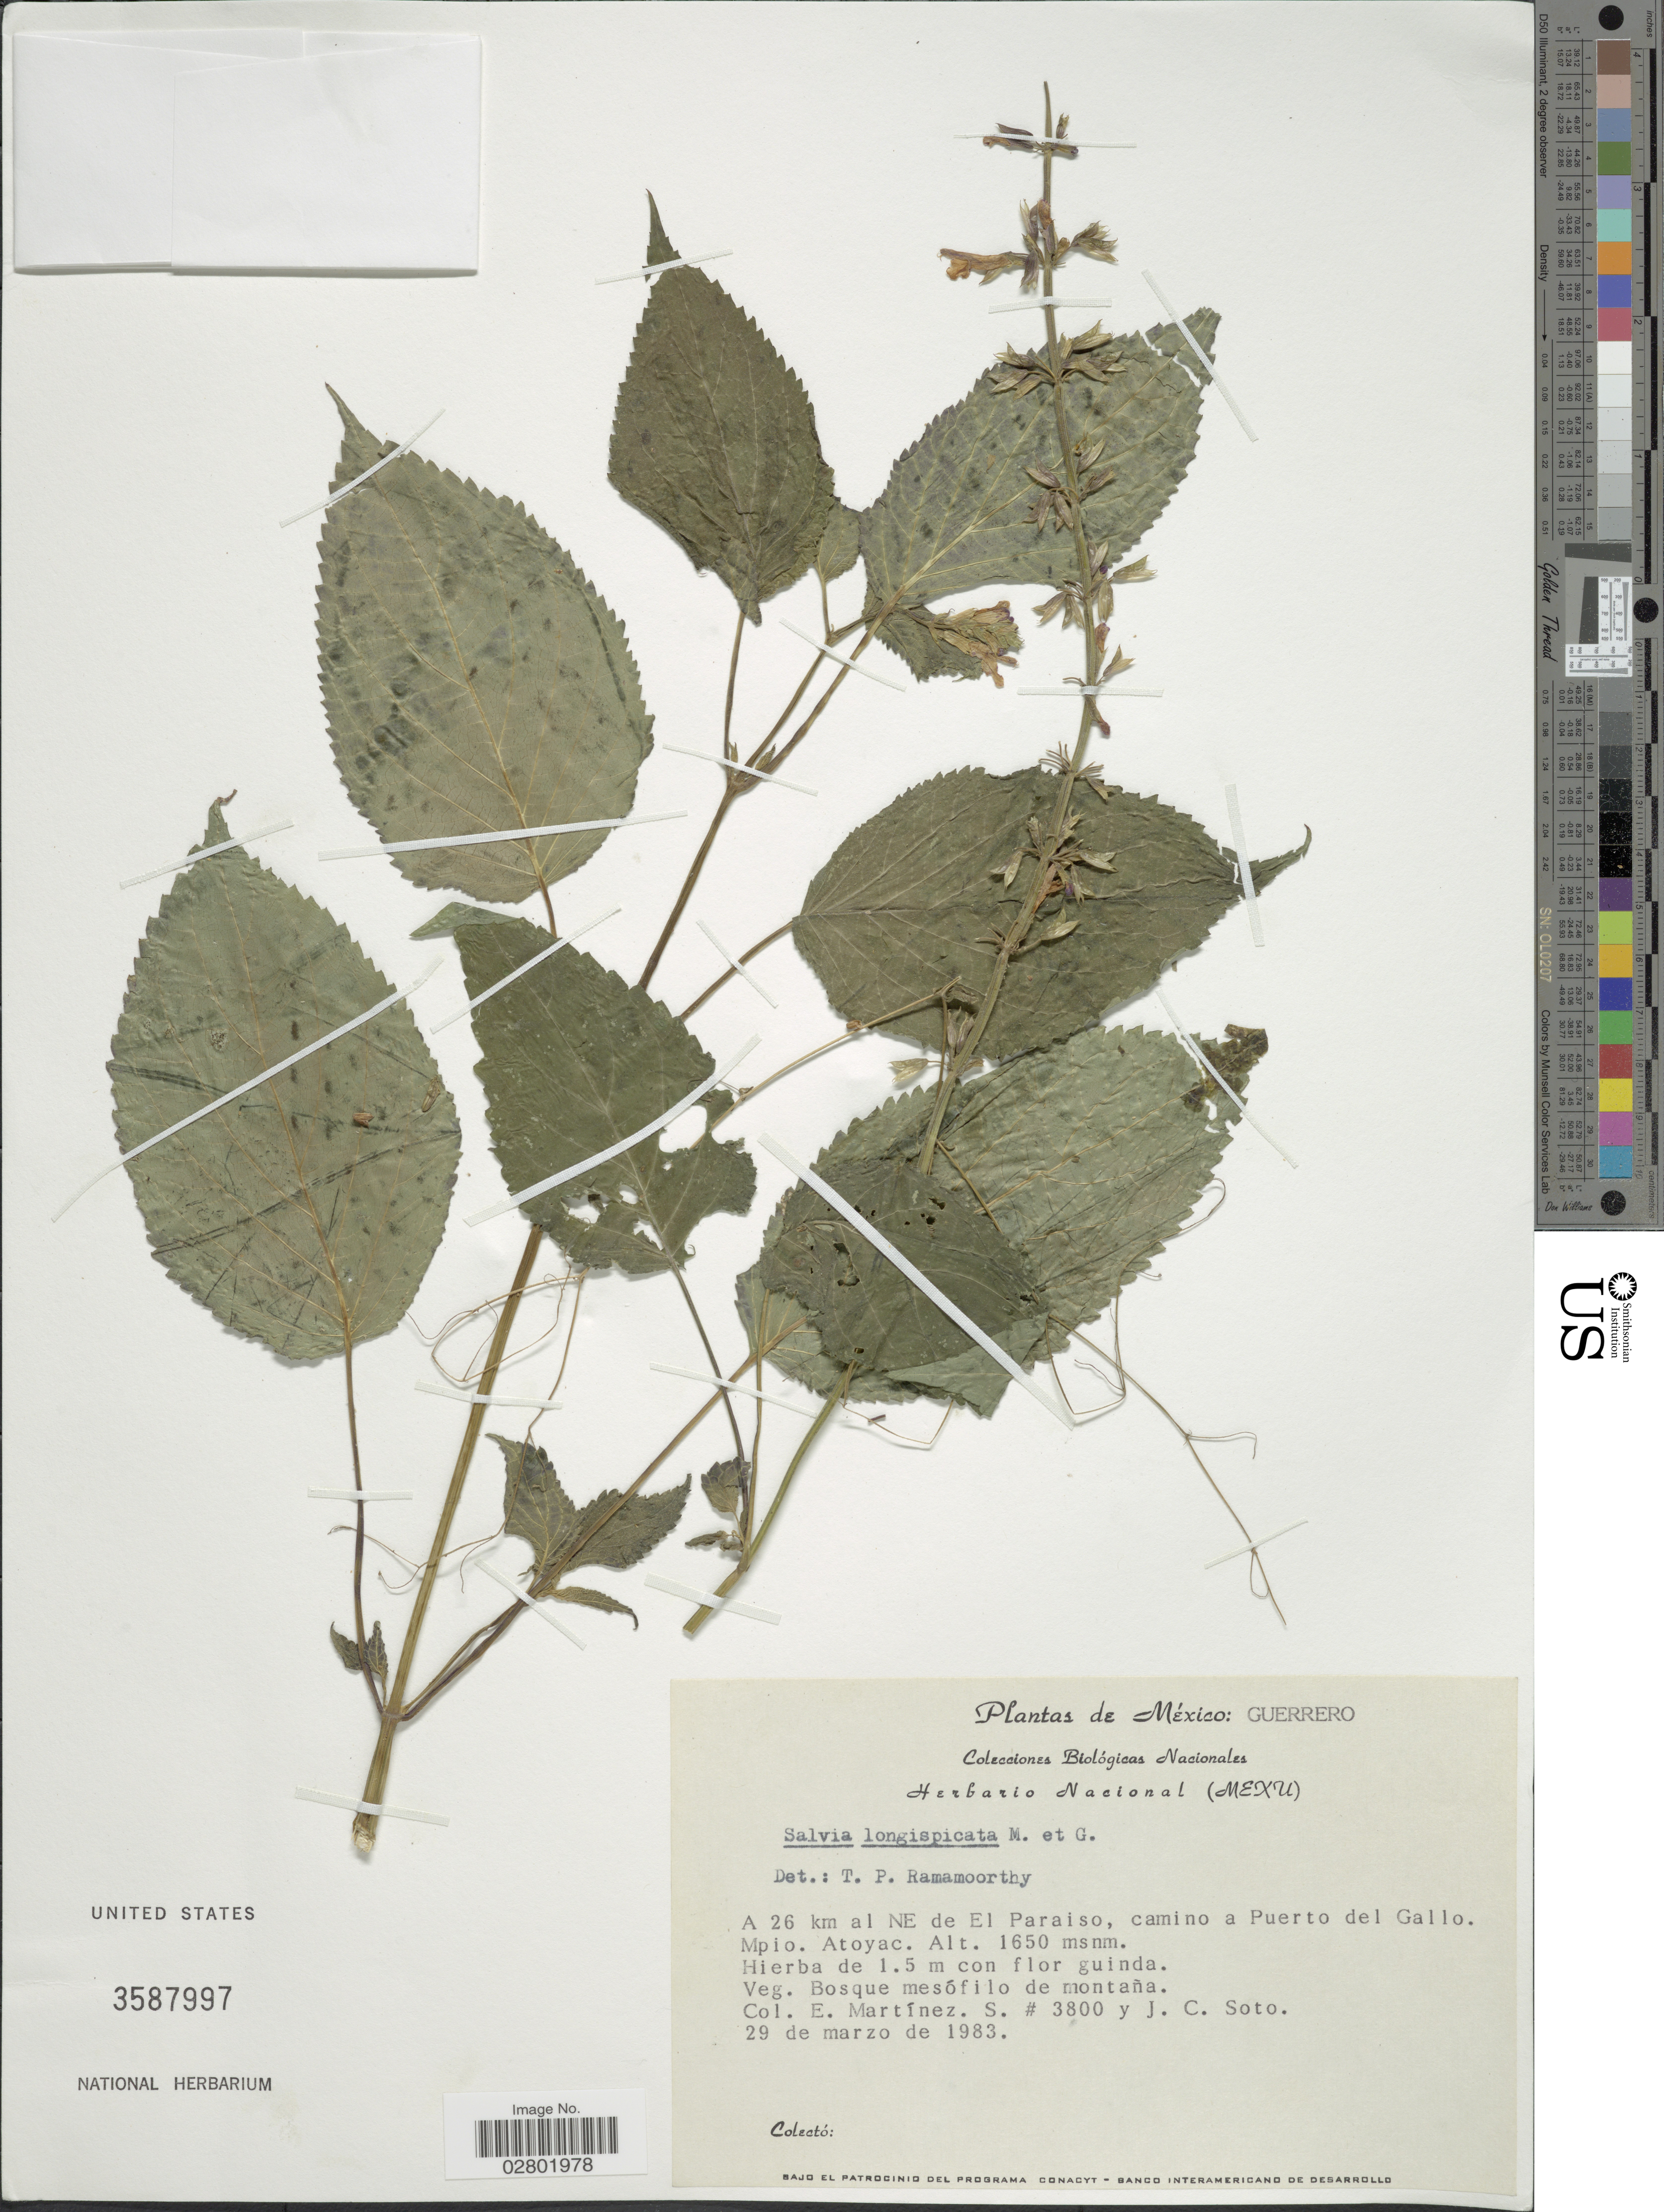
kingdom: Plantae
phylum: Tracheophyta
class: Magnoliopsida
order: Lamiales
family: Lamiaceae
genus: Salvia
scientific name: Salvia longispicata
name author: M. Martens & Galeotti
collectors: E. M. Martínez S. & J. Soto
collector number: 3800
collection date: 1983-03-29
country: Mexico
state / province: Guerrero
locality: A 26 km al NE de El Paraiso, camino a Puerto del Gallo, Mpio. Atoyac.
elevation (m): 1650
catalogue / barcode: US 3587997